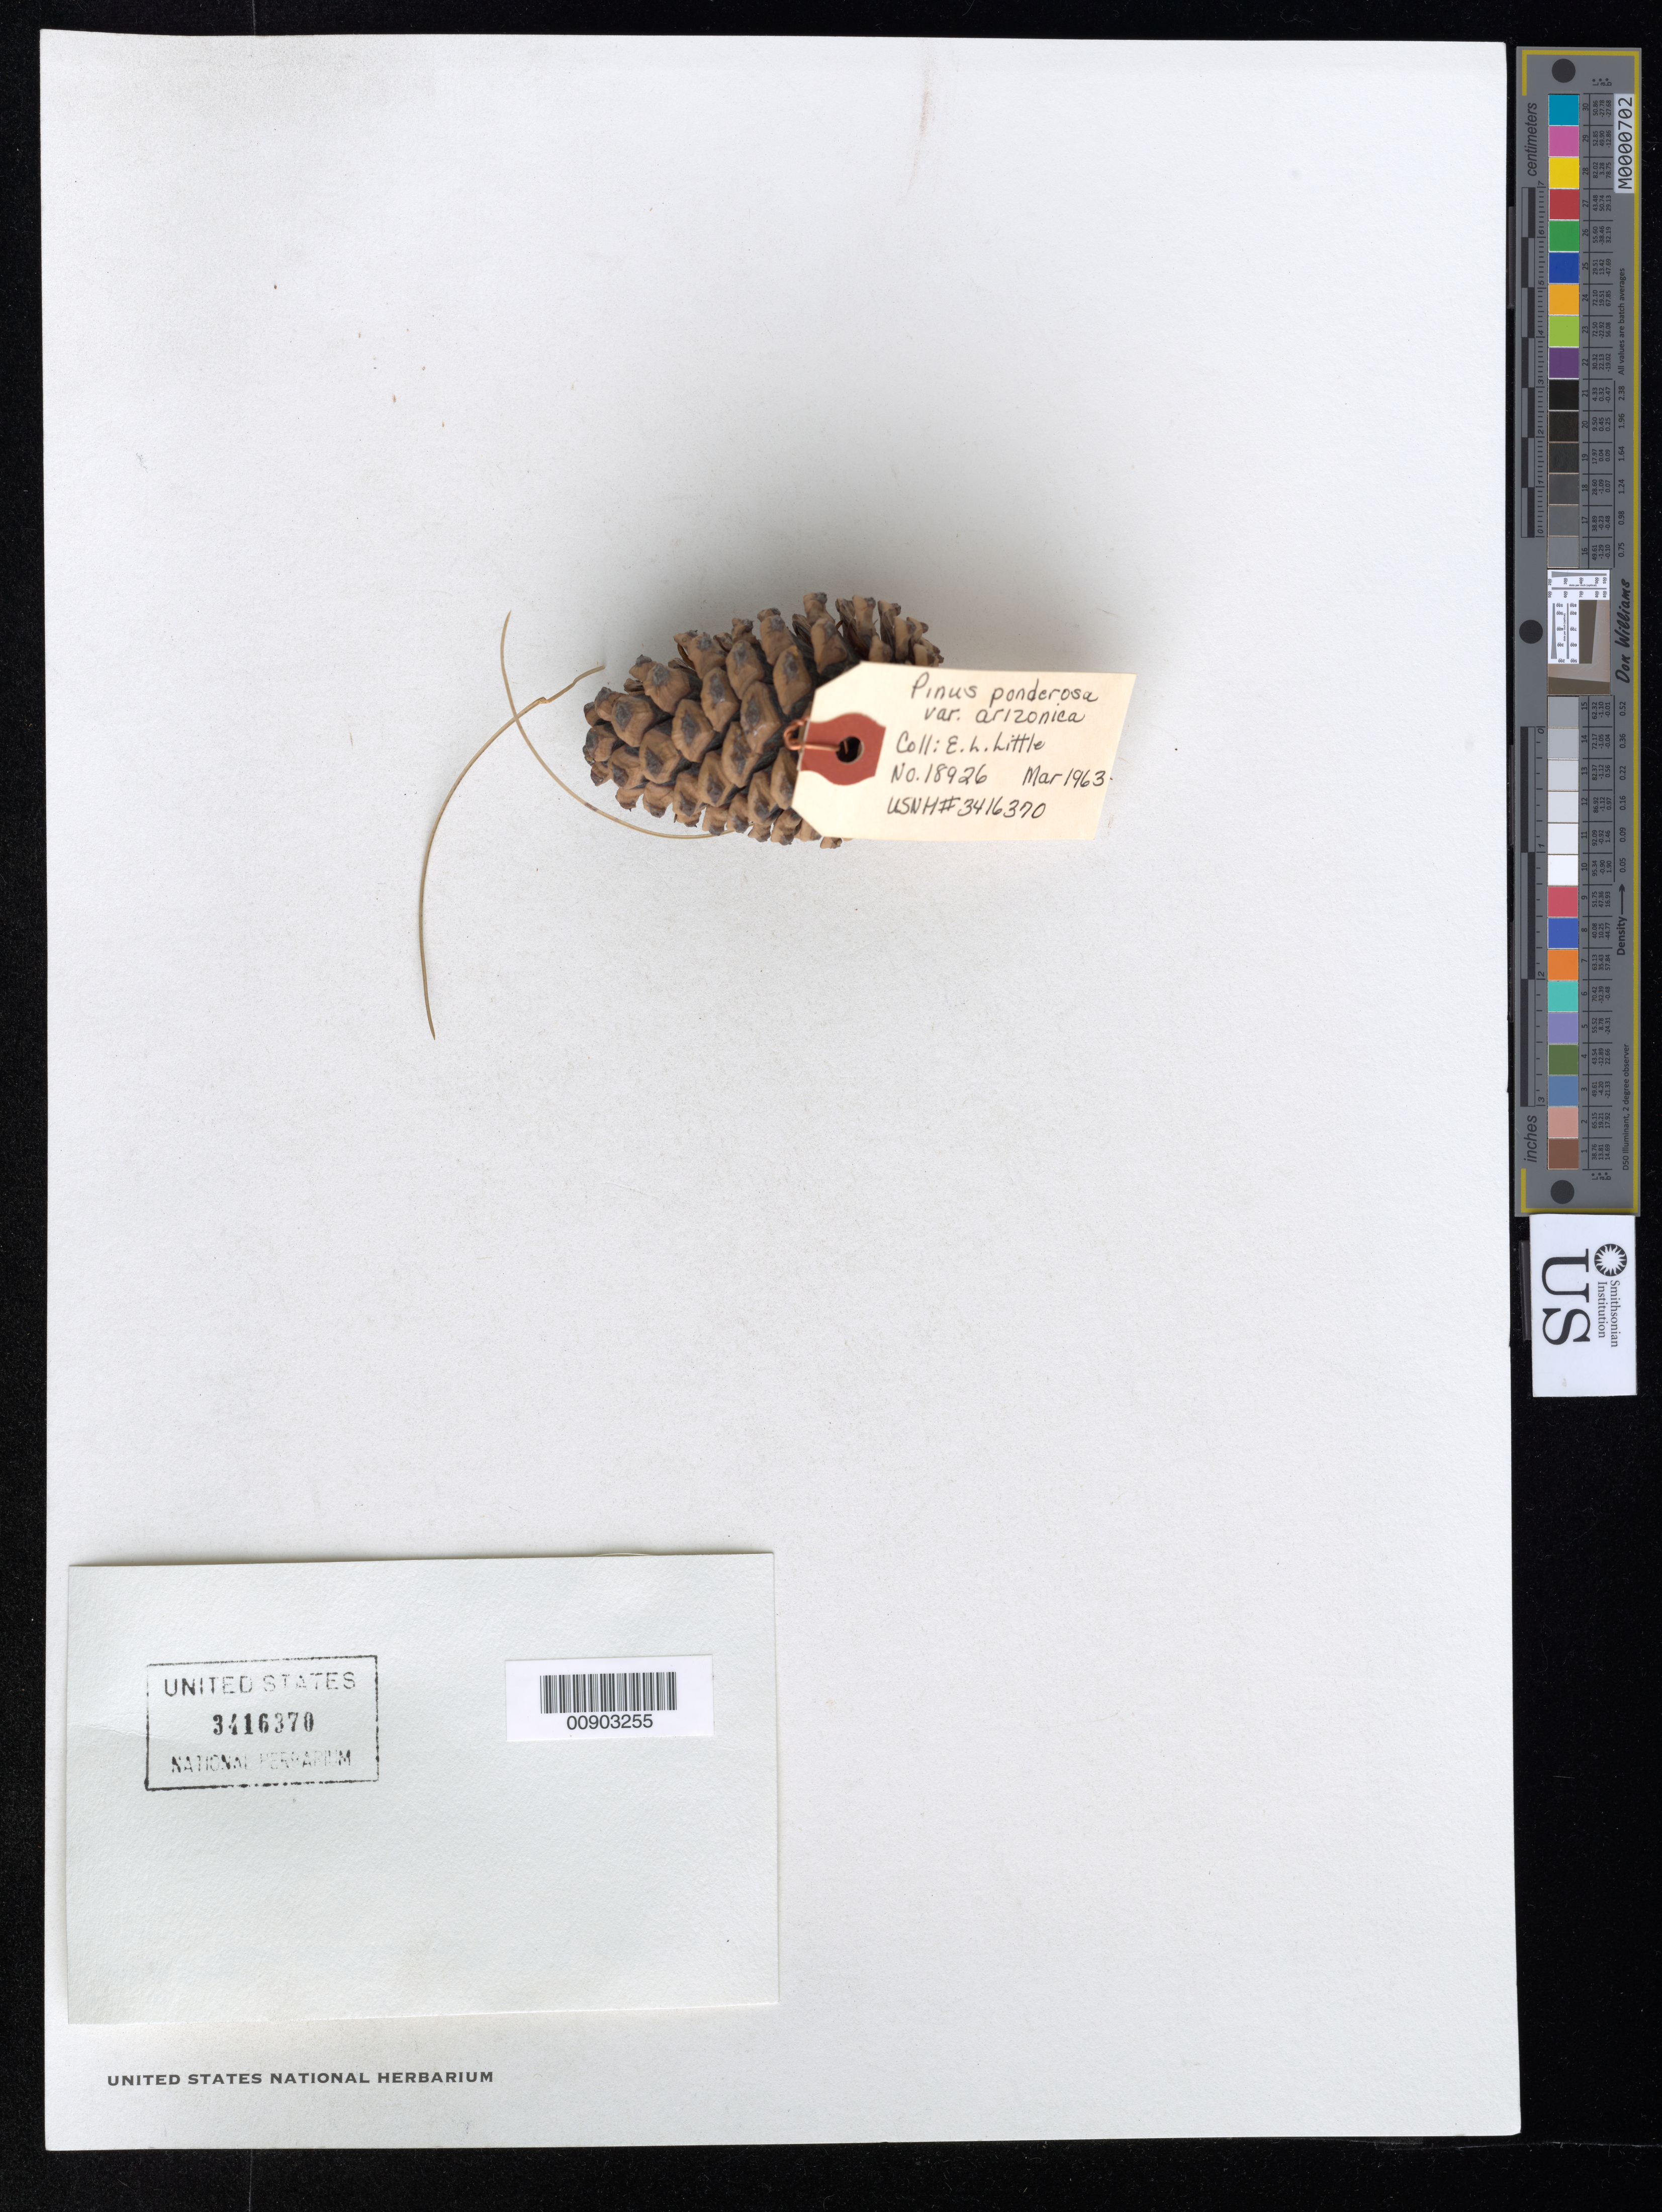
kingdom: Plantae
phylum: Tracheophyta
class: Pinopsida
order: Pinales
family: Pinaceae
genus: Pinus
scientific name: Pinus ponderosa var. arizonica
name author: (Engelm.) Shaw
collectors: E. L. Little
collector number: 18926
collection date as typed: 20 Mar 1963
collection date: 1963-03-20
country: Mexico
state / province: Chihuahua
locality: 10 mi. W of El Vergel, Chihuahua.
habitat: Pine forest. Slope level. Associated plants: Quercus, Arbutus, Juniperus deppeana.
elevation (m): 2926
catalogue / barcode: US 3416370